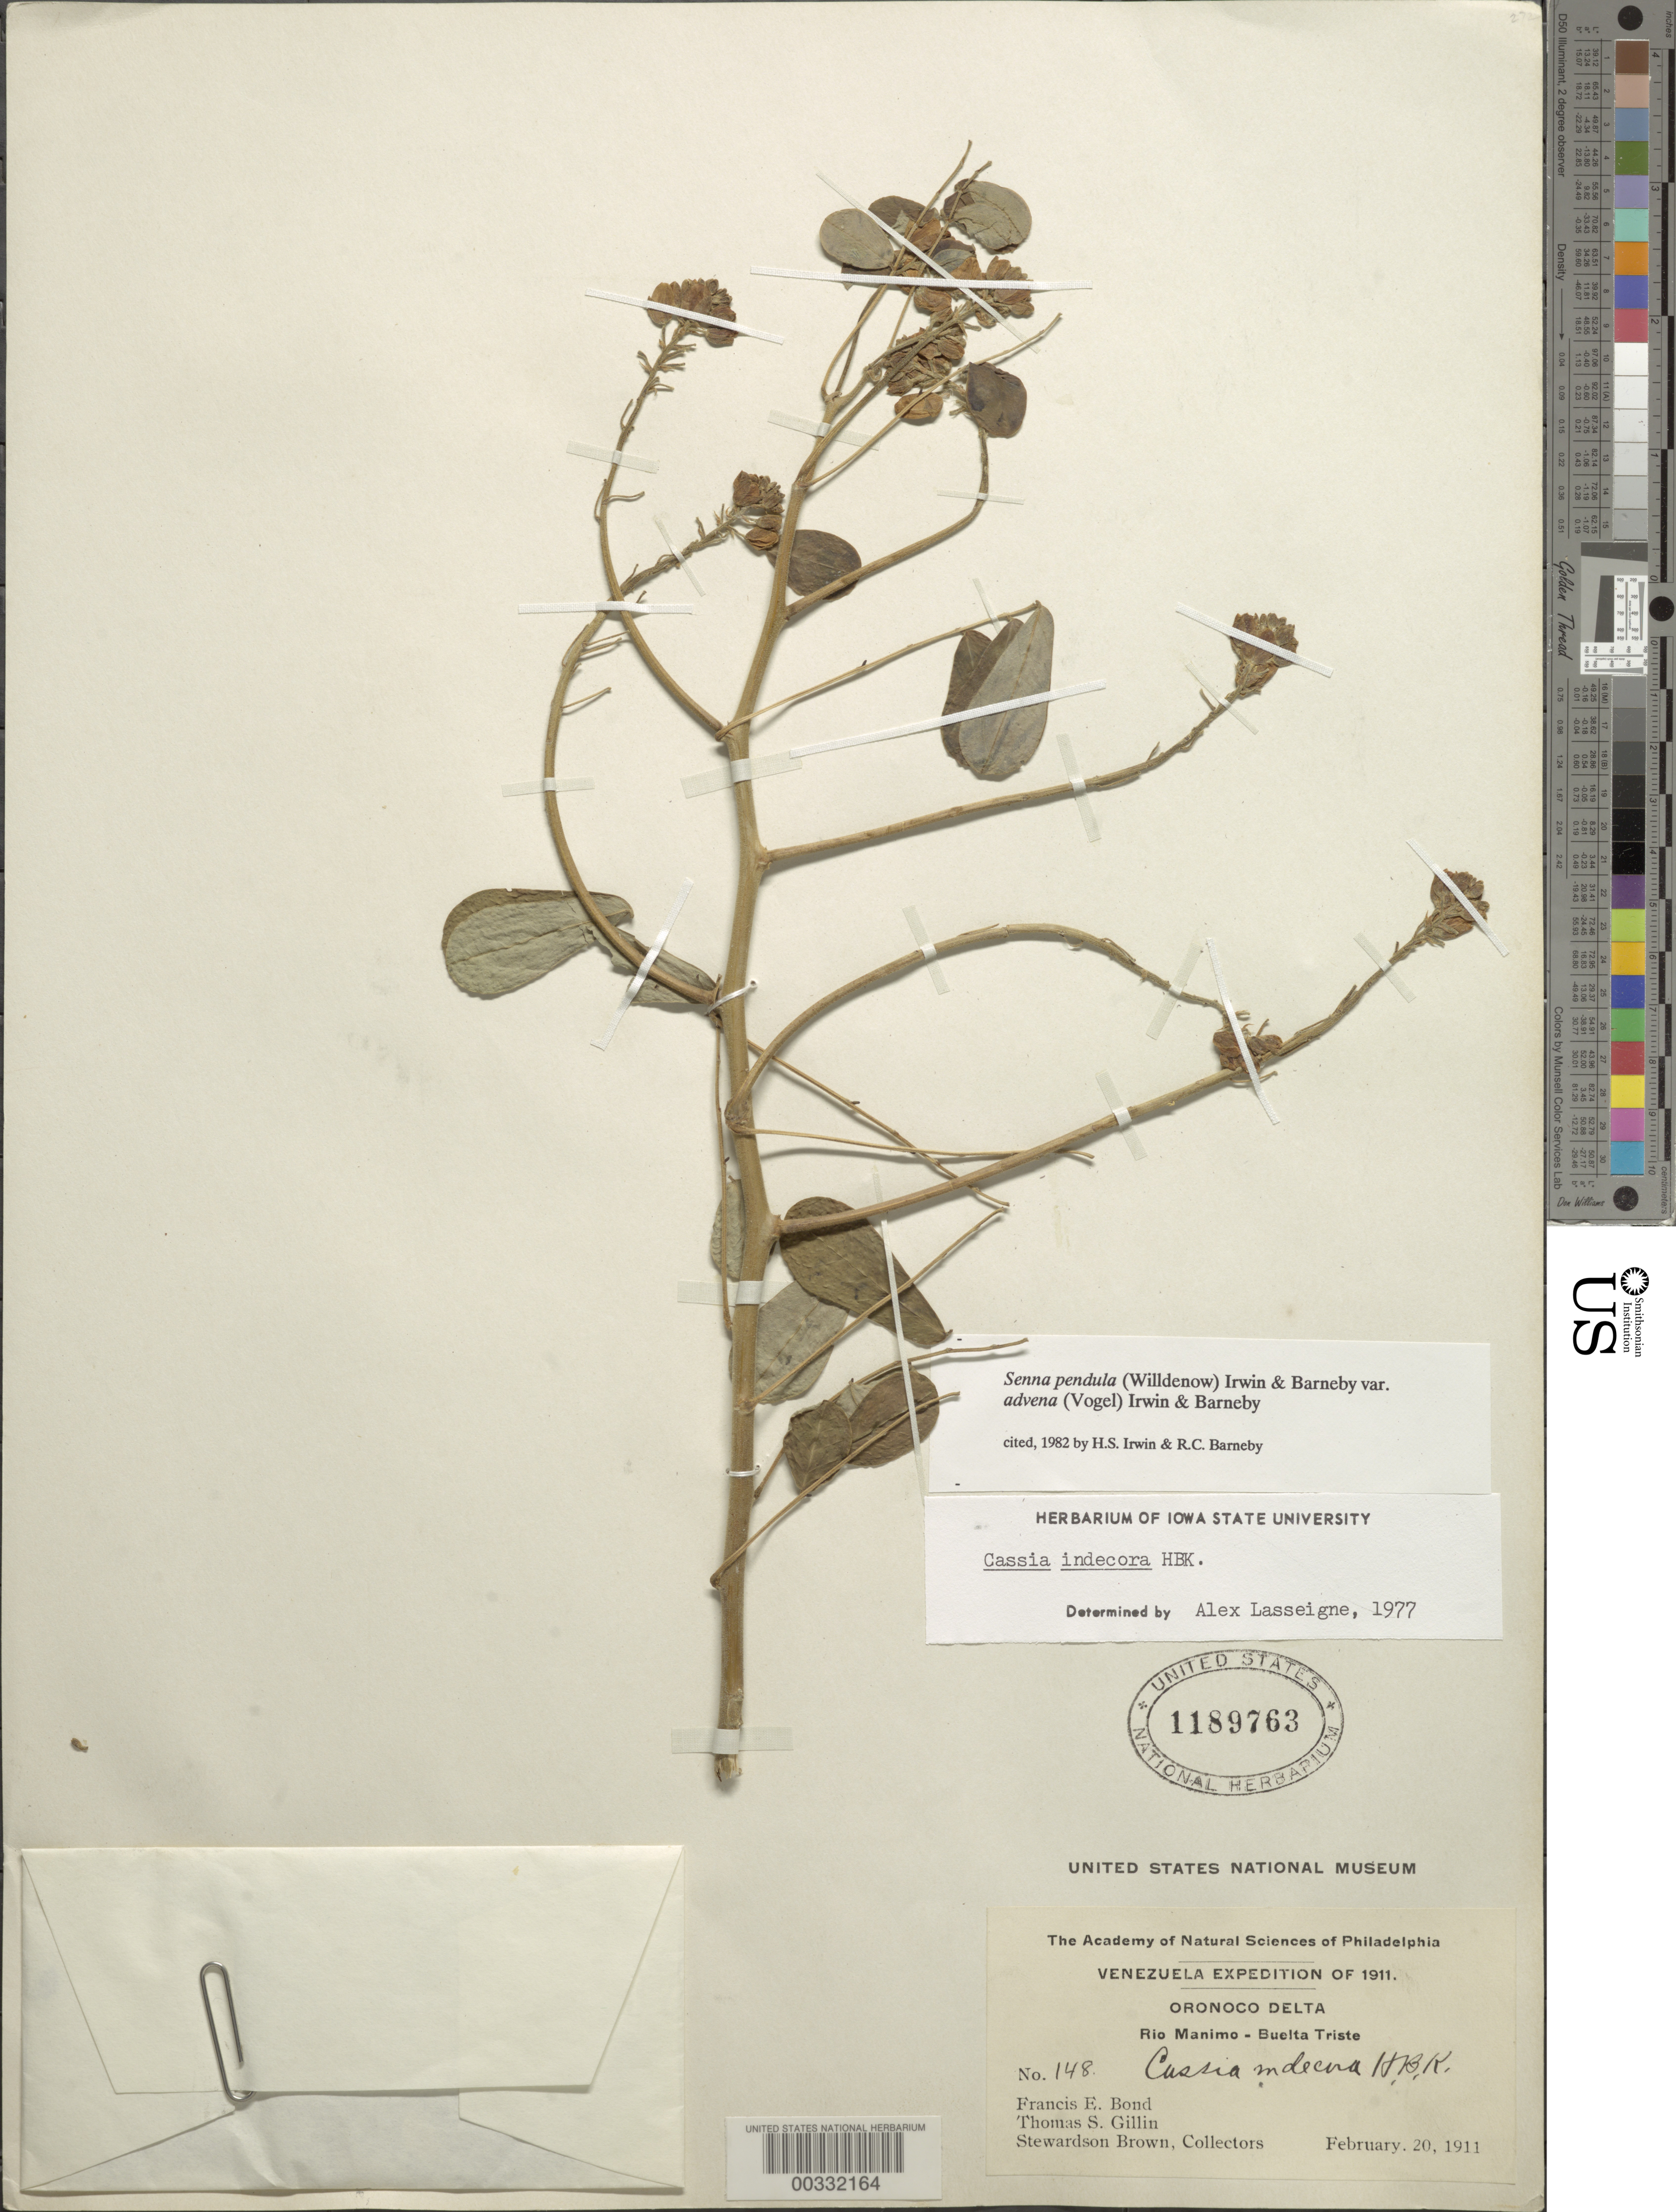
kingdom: Plantae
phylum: Tracheophyta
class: Magnoliopsida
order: Fabales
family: Fabaceae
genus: Senna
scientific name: Senna pendula var. advena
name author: (Vogel) H.S. Irwin & Barneby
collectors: F. Bond, T. Gillin & S. Brown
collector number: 148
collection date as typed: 20 February 1911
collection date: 1911-02-20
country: Venezuela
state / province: Delta Amacuro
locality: Orinoco Delta, along Cano Manamo near Vuelta Triste, Isla Manamito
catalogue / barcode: US 1189763